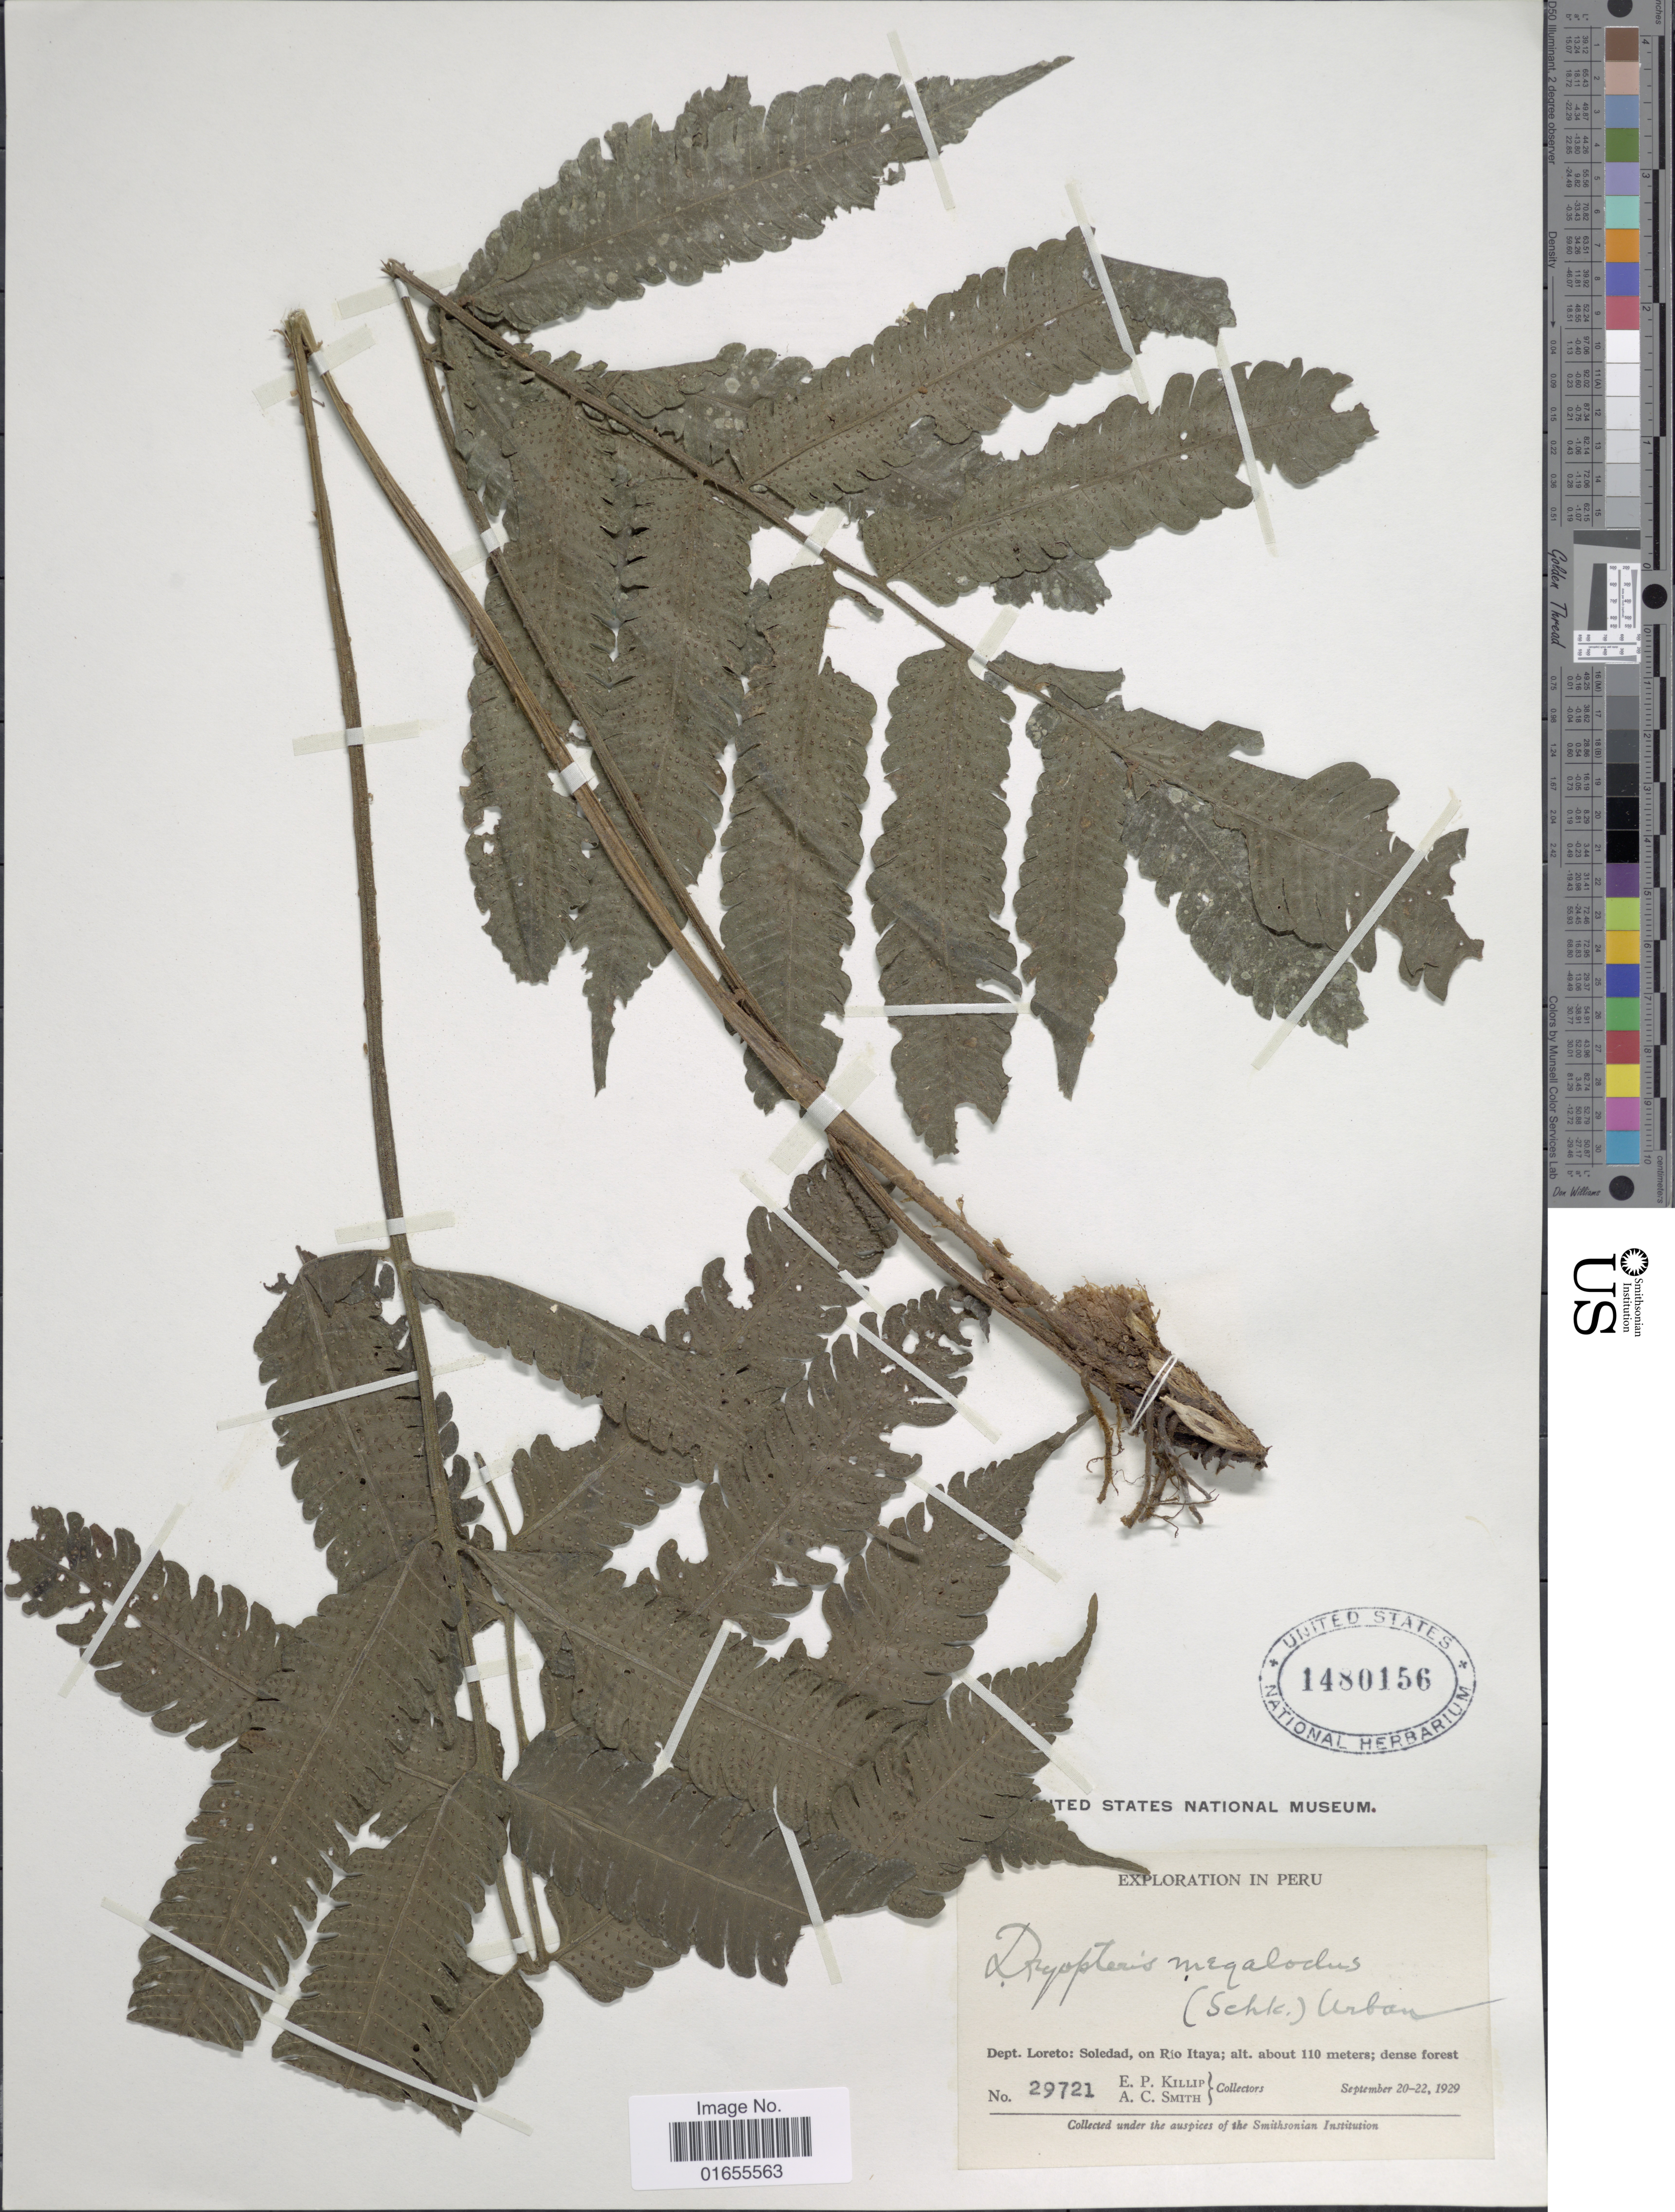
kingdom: Plantae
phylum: Tracheophyta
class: Polypodiopsida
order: Polypodiales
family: Thelypteridaceae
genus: Goniopteris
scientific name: Goniopteris pennata (Poir.) comb. nov., ined 2015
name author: (Poir.)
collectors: E. P. Killip & A. C. Smith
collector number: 29721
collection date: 1929-09-20/1929-09-22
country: Peru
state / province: Loreto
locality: Soledad, on Rio Itaya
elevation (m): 110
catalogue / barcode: US 1480156